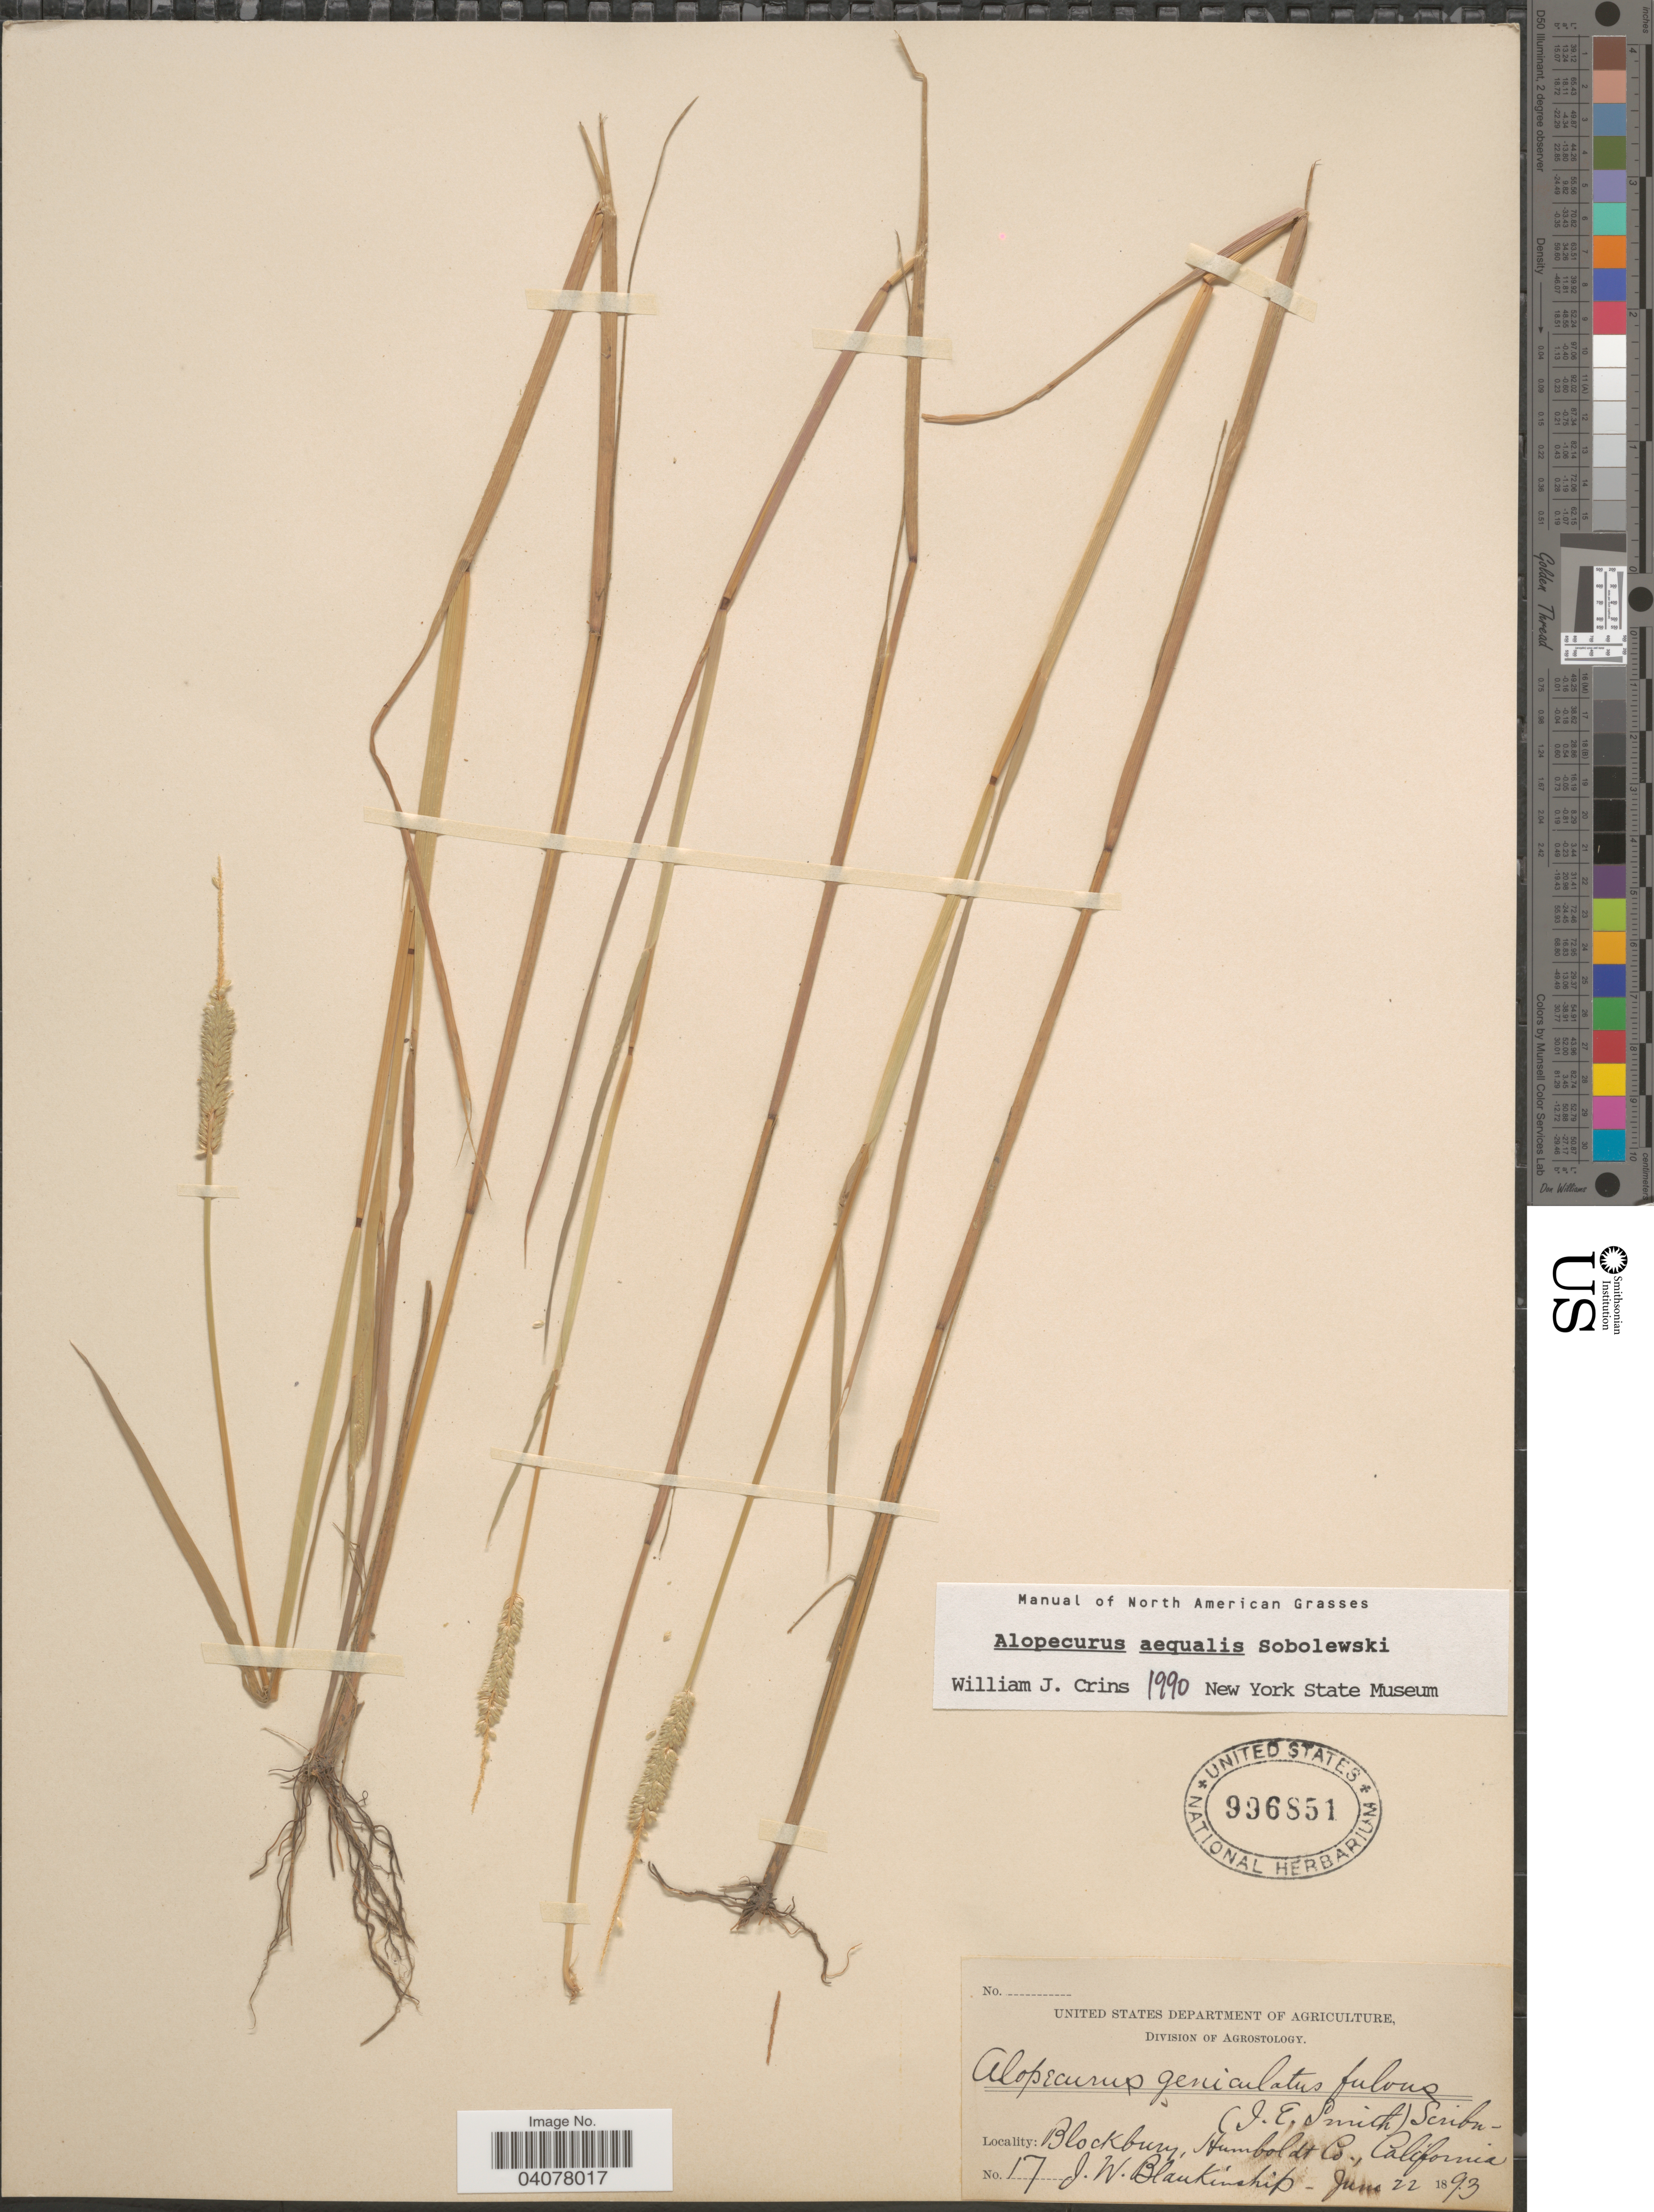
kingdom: Plantae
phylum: Tracheophyta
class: Liliopsida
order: Poales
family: Poaceae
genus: Alopecurus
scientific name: Alopecurus aequalis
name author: Sobol.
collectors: J. W. Blankinship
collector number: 17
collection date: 1893-06-22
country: United States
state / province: California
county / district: Humboldt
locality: Blockburn, Humboldt Co.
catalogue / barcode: US 996851